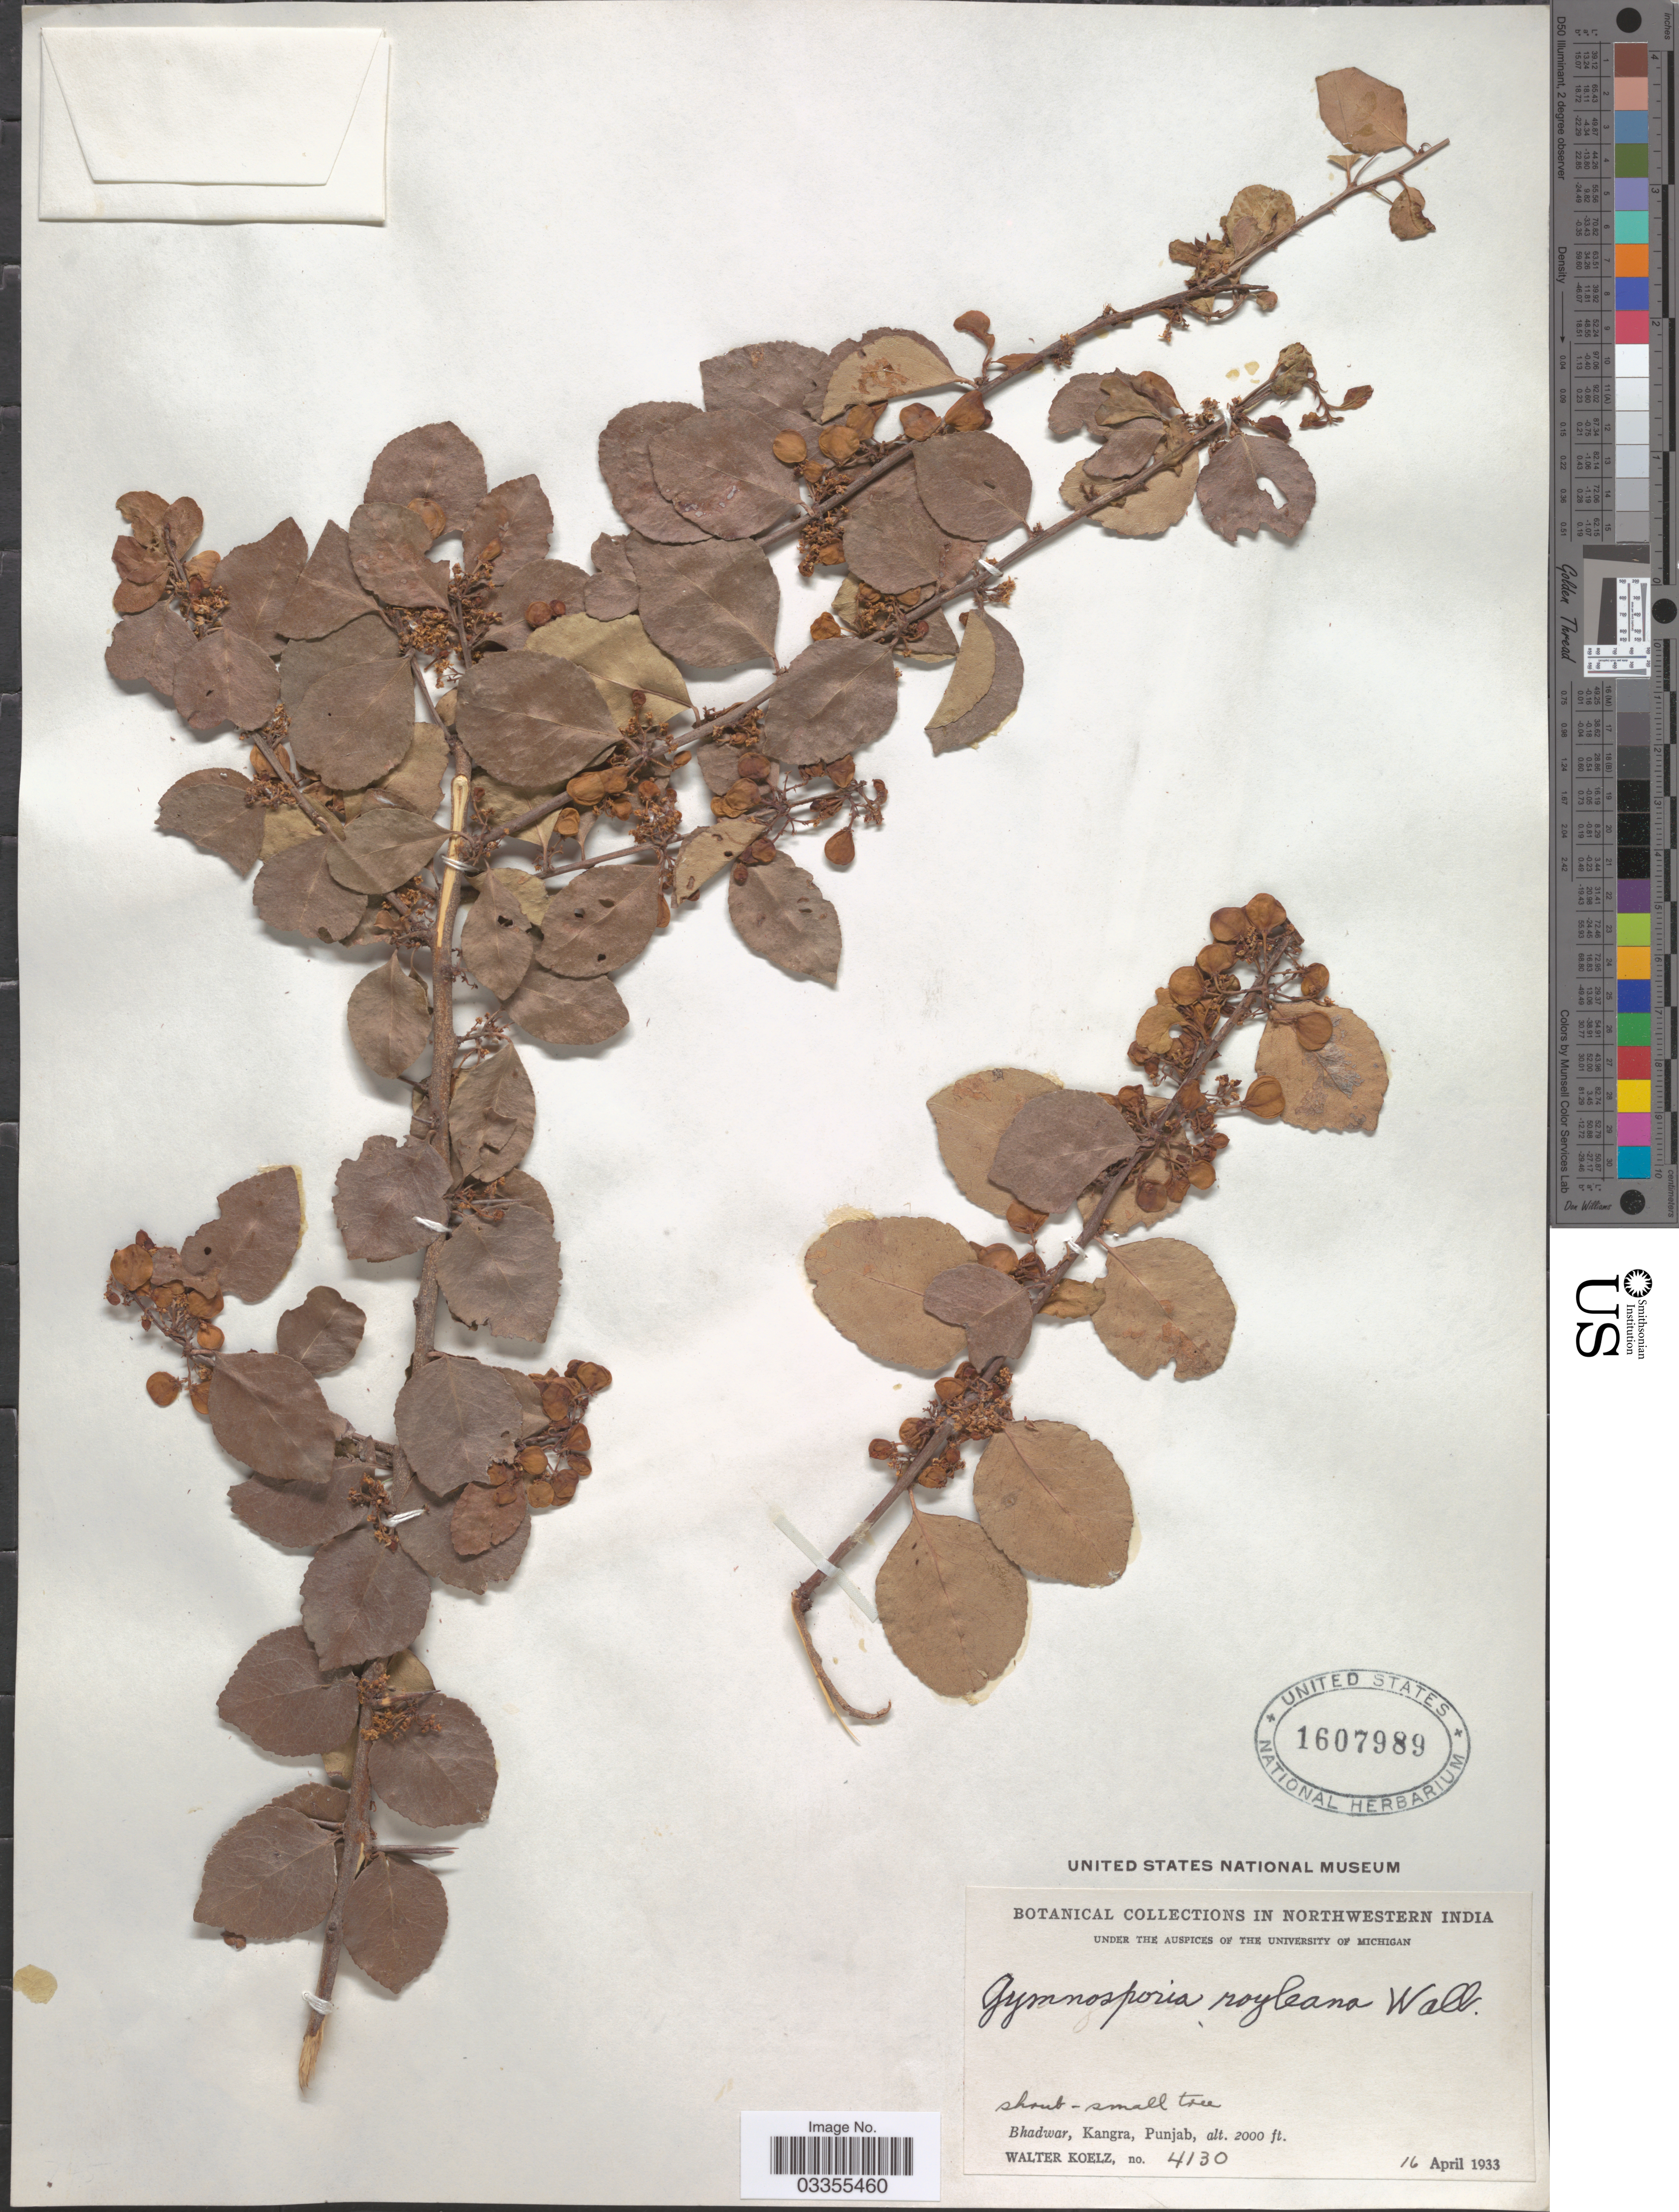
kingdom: Plantae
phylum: Tracheophyta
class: Magnoliopsida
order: Celastrales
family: Celastraceae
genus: Gymnosporia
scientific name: Gymnosporia royleana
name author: Wall. ex M.A. Lawson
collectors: W. N. Koelz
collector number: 4130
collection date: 1933-04-16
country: India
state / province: Punjab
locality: Northwestern India. Bhadwar, Kangra, Punjab.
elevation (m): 610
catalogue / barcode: US 1607989